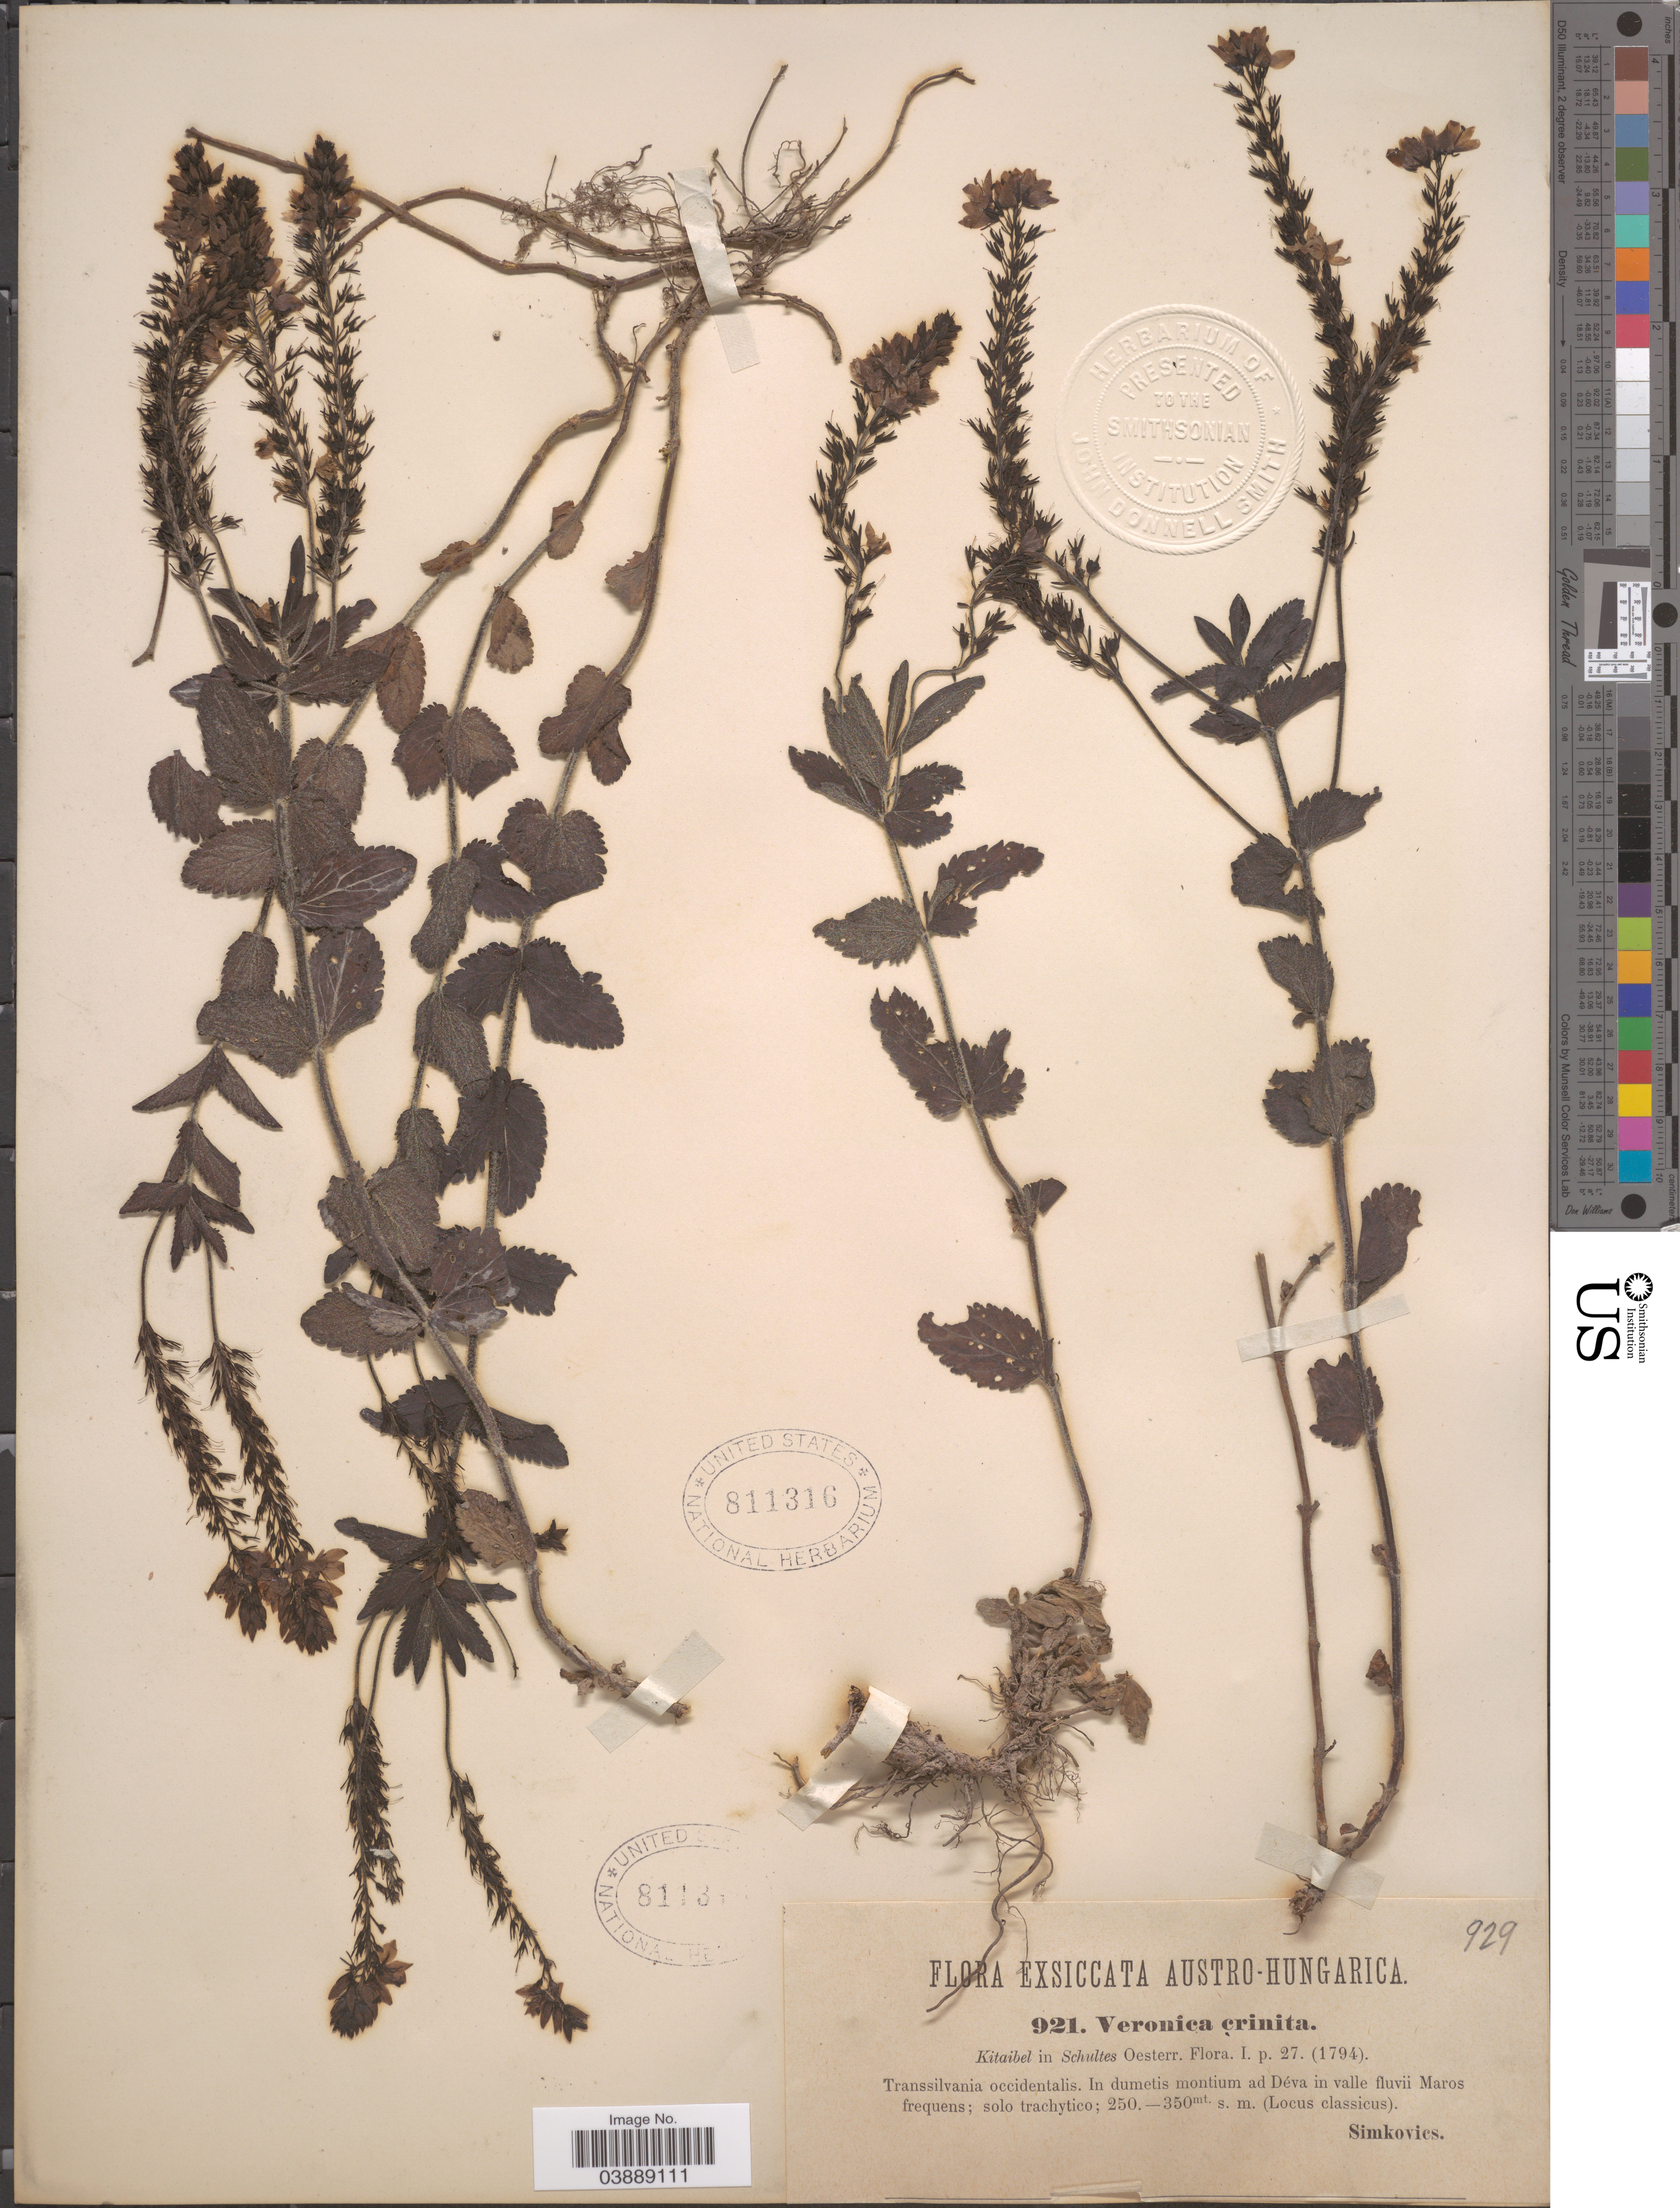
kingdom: Plantae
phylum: Tracheophyta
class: Magnoliopsida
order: Lamiales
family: Plantaginaceae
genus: Veronica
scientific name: Veronica crinita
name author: Kit.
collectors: -. Simkovics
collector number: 921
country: Hungary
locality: Austro-Hungarica. Transsilvania occidentalis. In dumetis montium ad Déva in valle fluvii Maros frequens.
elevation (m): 250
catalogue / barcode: US 811316